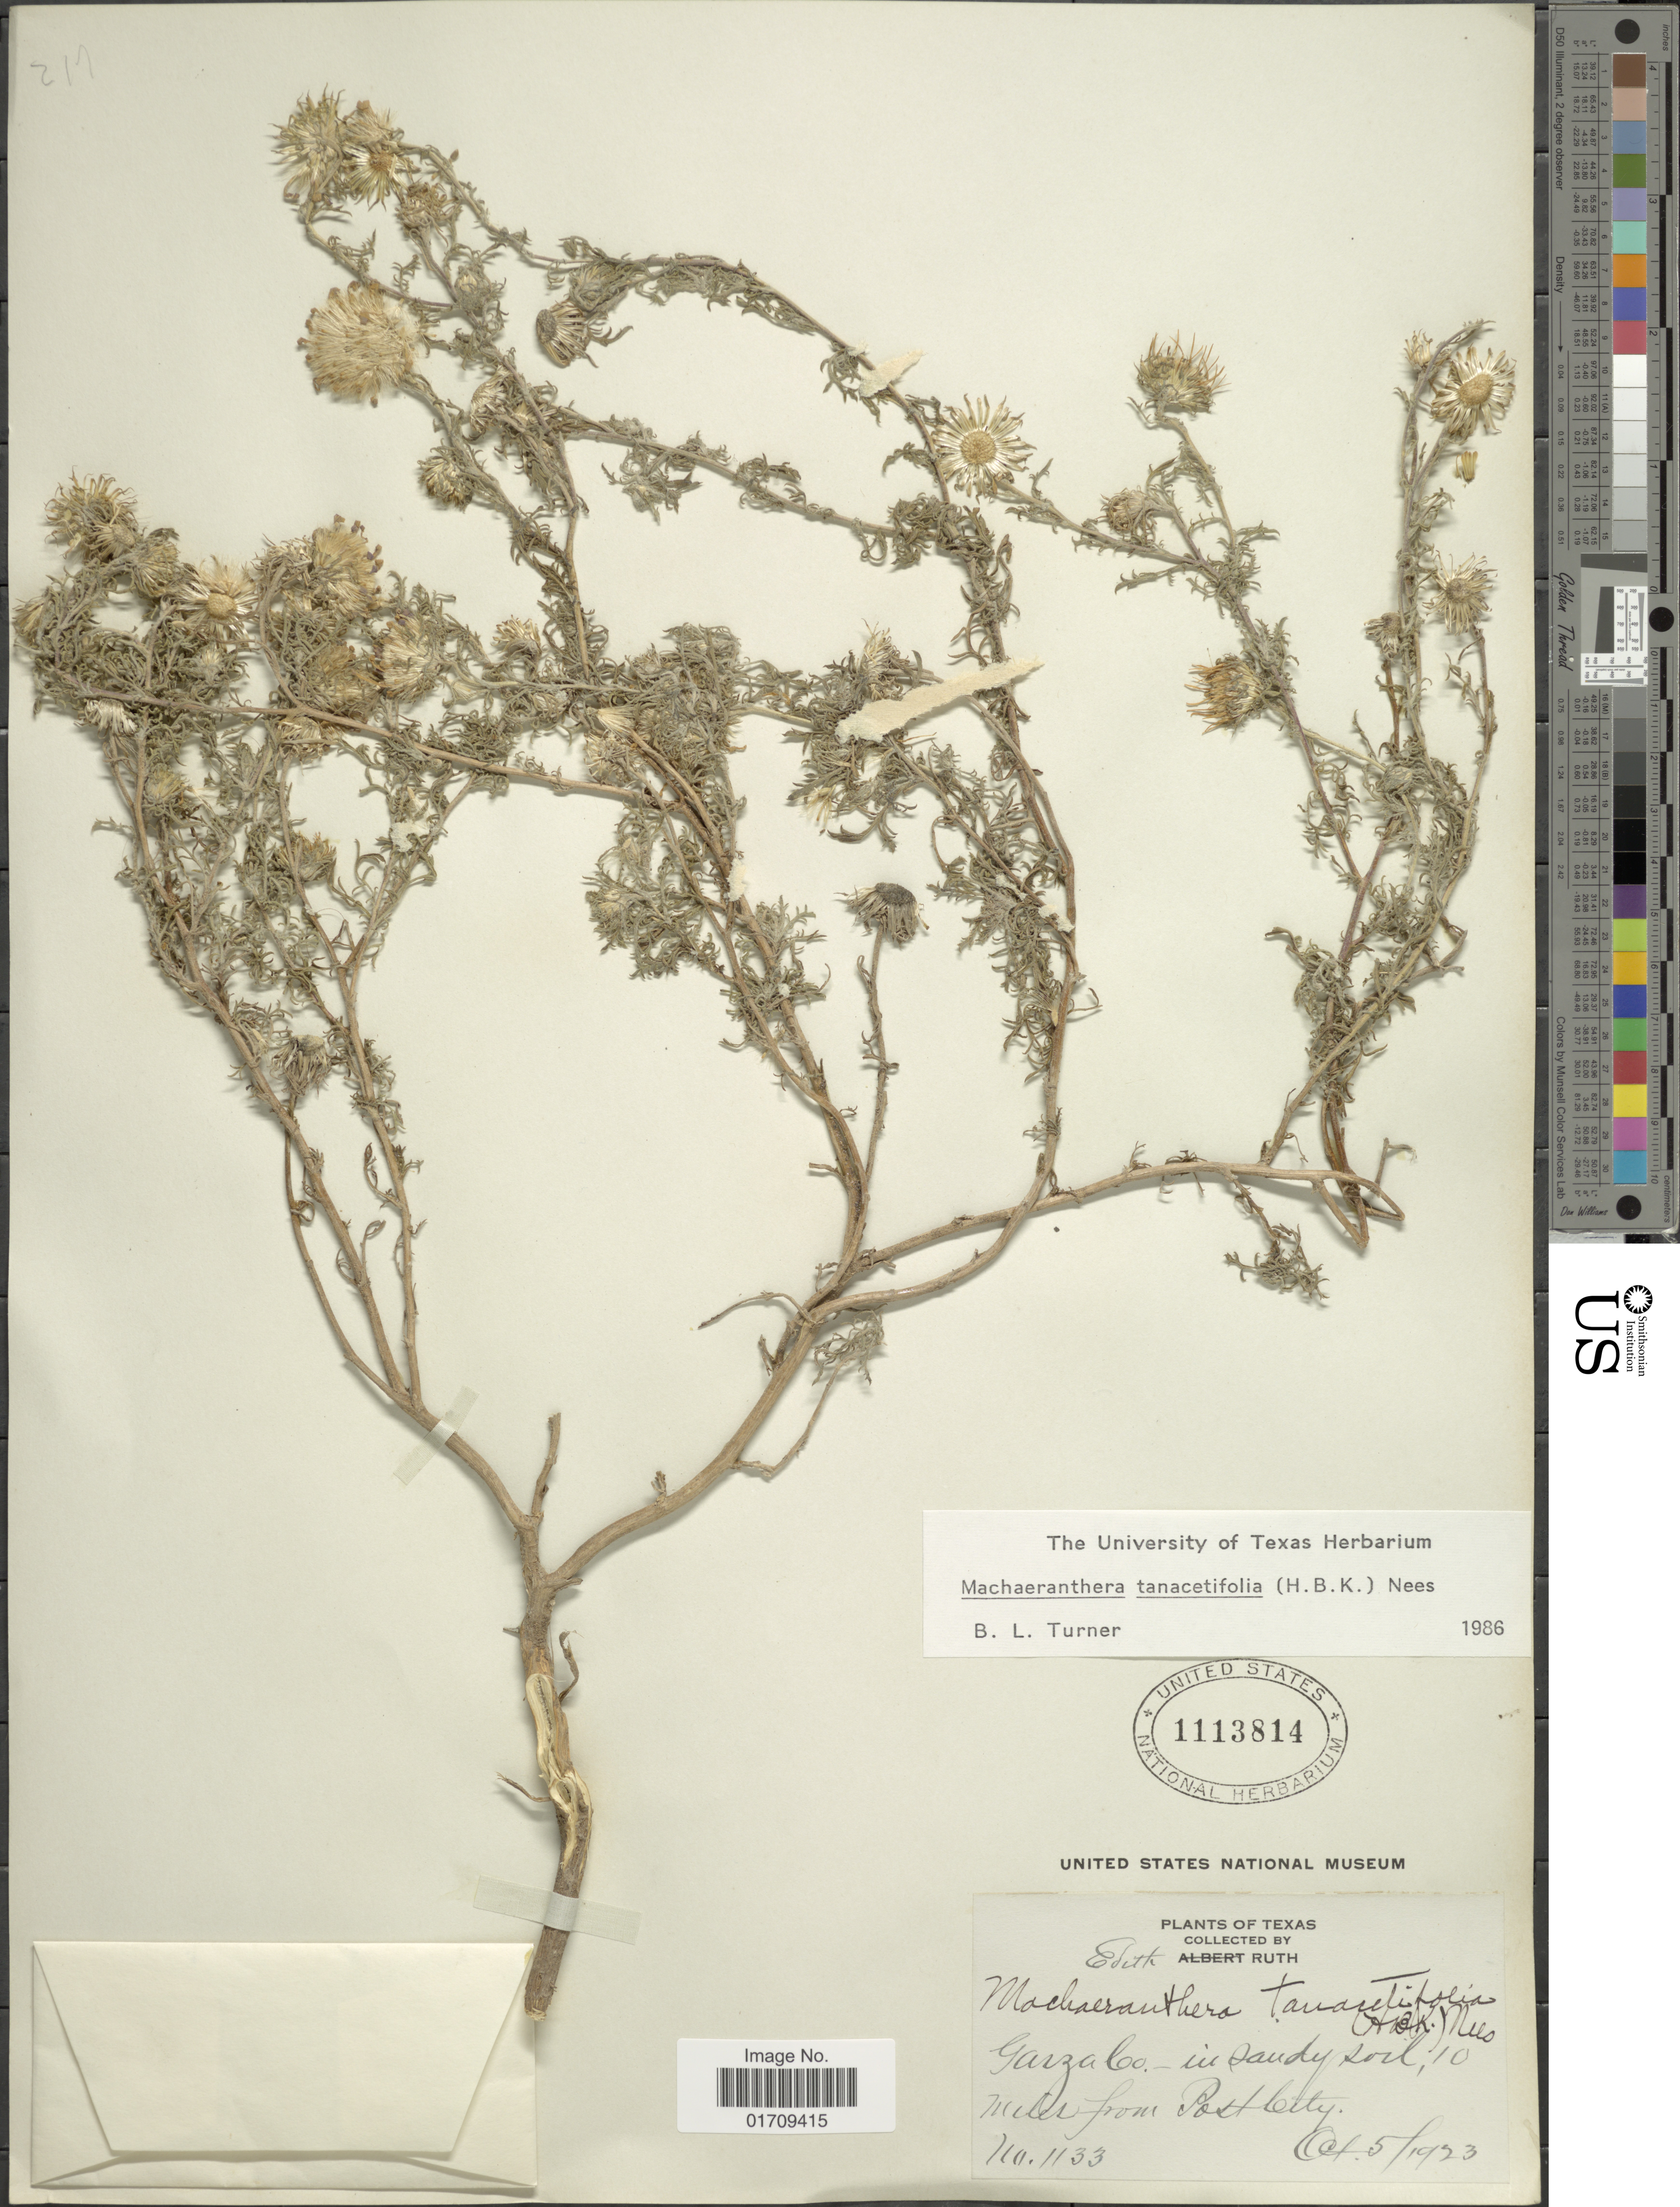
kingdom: Plantae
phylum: Tracheophyta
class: Magnoliopsida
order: Asterales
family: Asteraceae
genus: Machaeranthera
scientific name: Machaeranthera tanacetifolia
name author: (Kunth) Nees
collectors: E. Ruth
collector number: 1133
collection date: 1923-10-05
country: United States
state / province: Texas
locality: Garza Co., 10 miles from Post City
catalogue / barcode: US 1113814